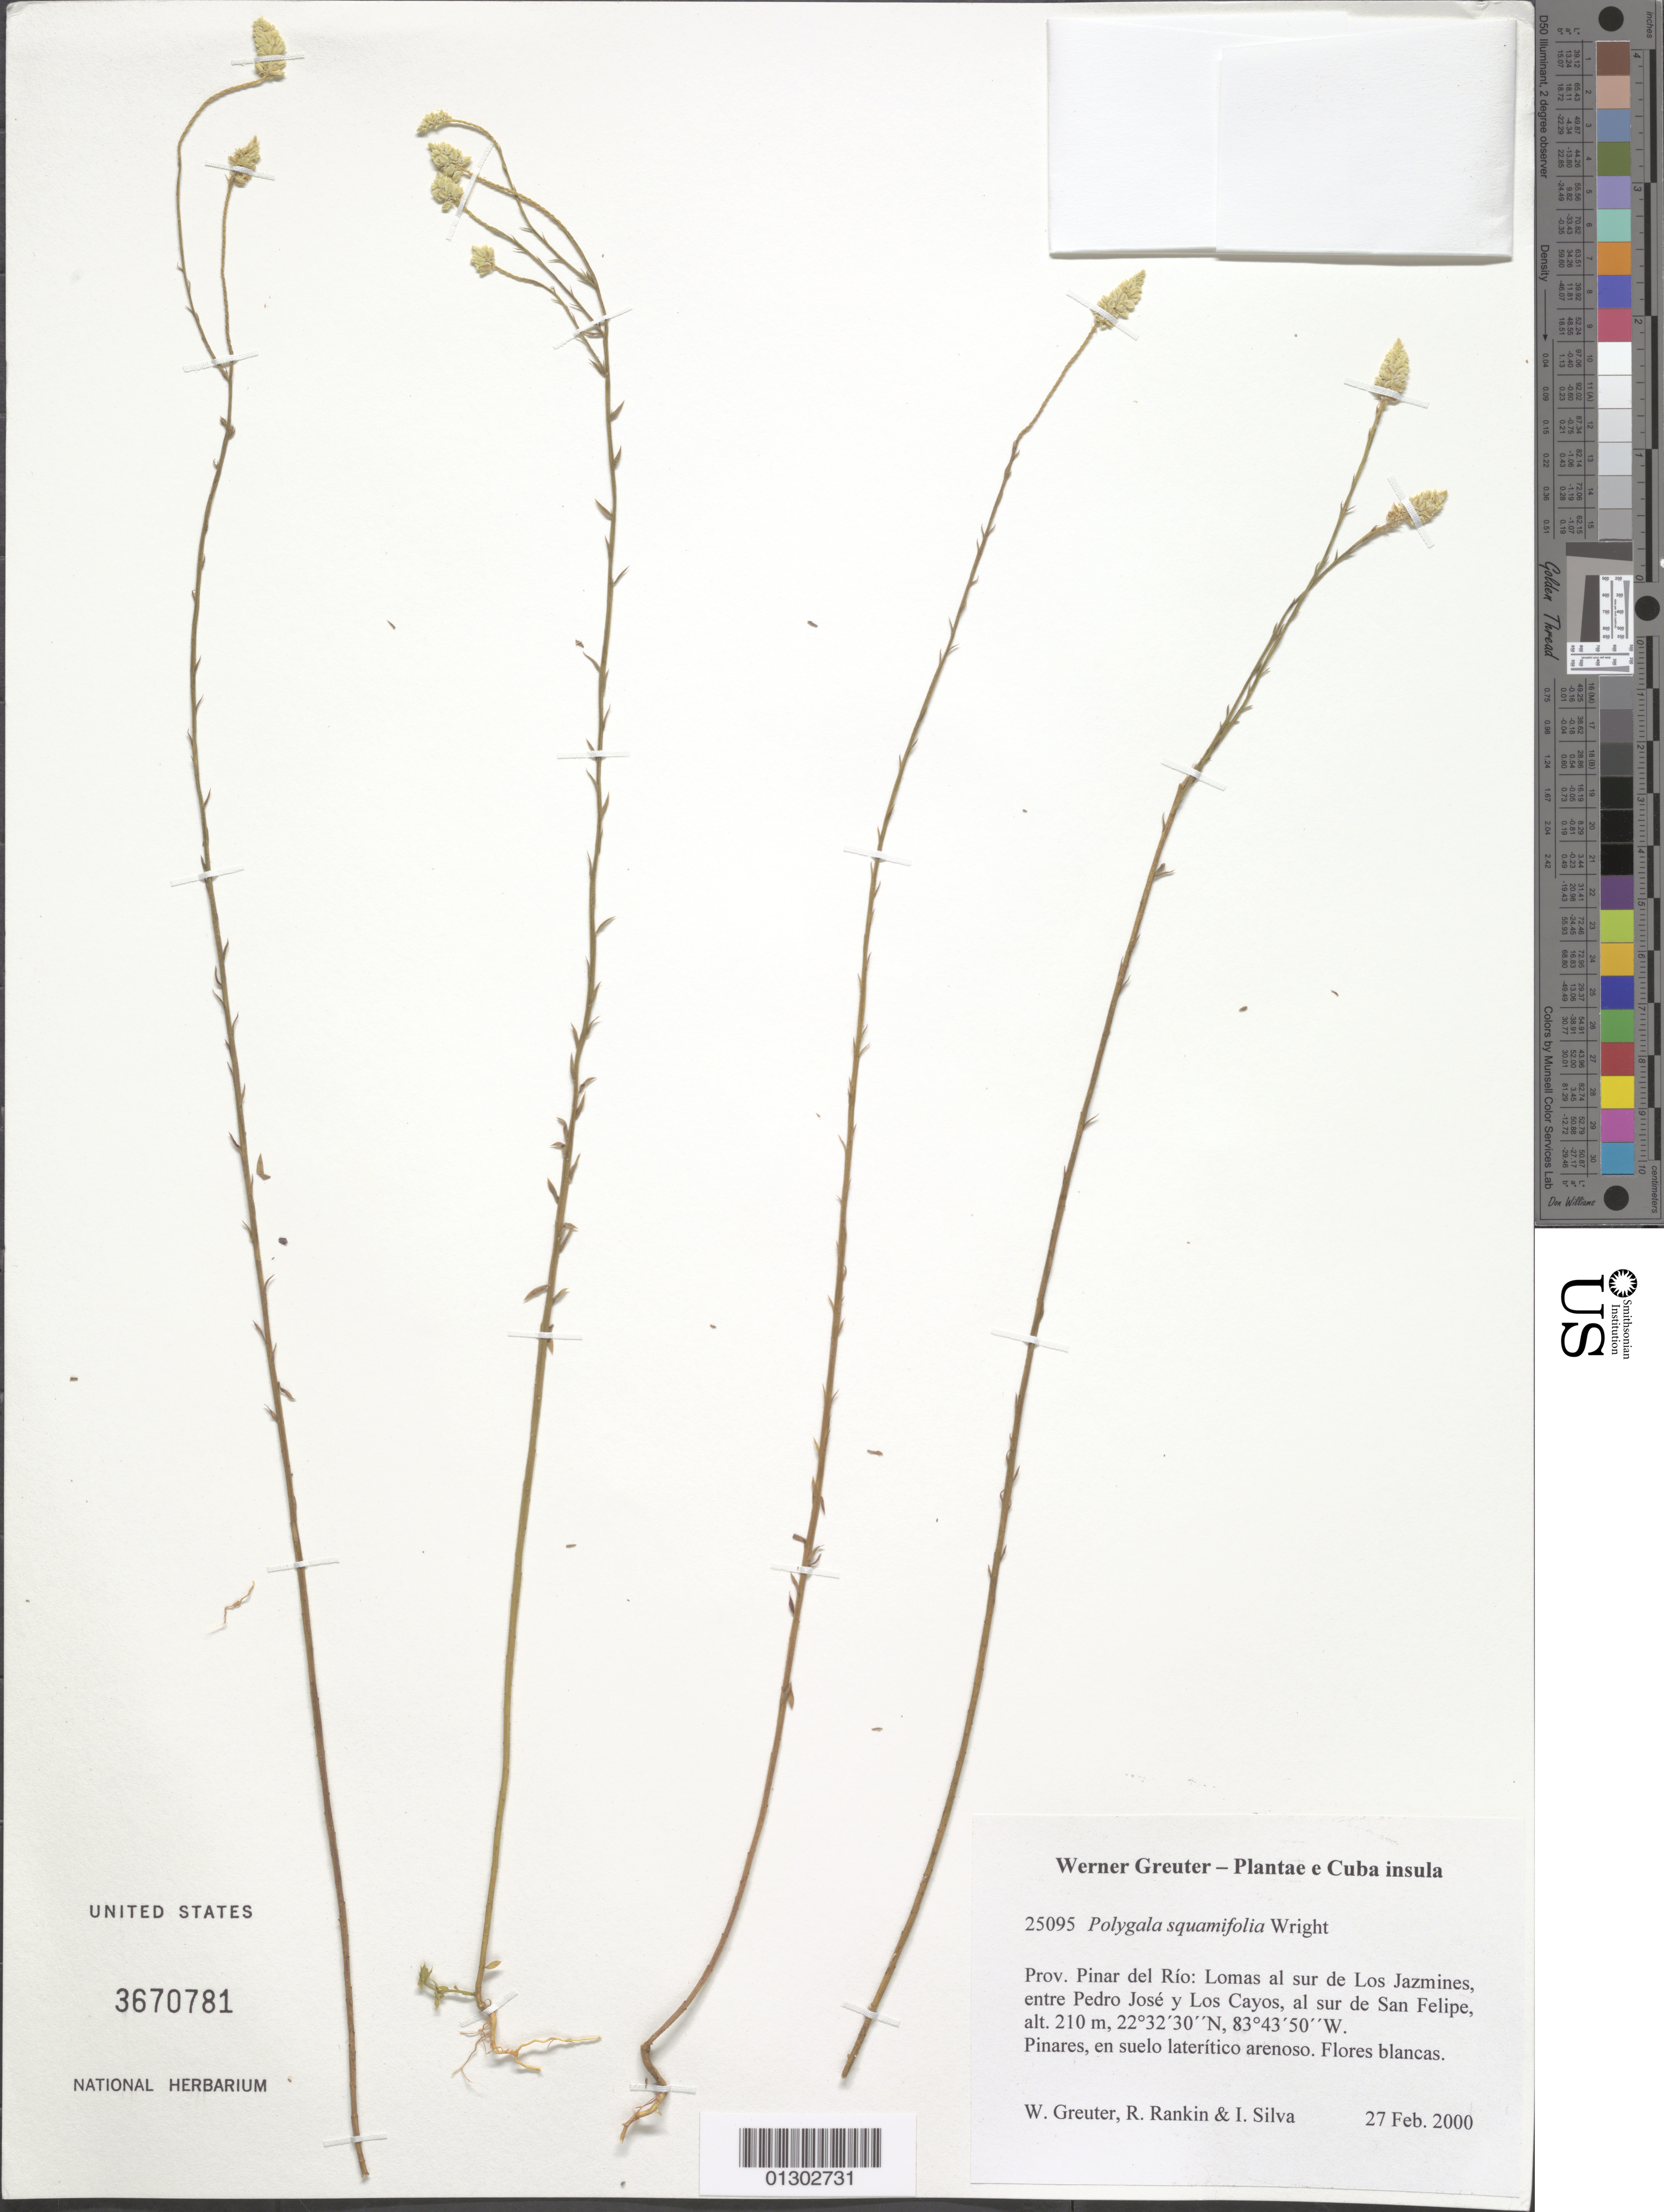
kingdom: Plantae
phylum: Tracheophyta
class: Magnoliopsida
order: Fabales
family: Polygalaceae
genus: Polygala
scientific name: Polygala squamifolia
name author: C. Wright in Griseb.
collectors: W. R. Greuter, R. Rankin Rodriguez & I. Silva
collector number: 25095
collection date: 2000-02-27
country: Cuba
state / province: Pinar del Rio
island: Cuba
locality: Los Jazmines, lomas al sur; entre Pedro José y Los Cayos, al sur de San Felipe.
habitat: Pinares, en suelo laterítico arenoso.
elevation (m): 210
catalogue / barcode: US 3670781